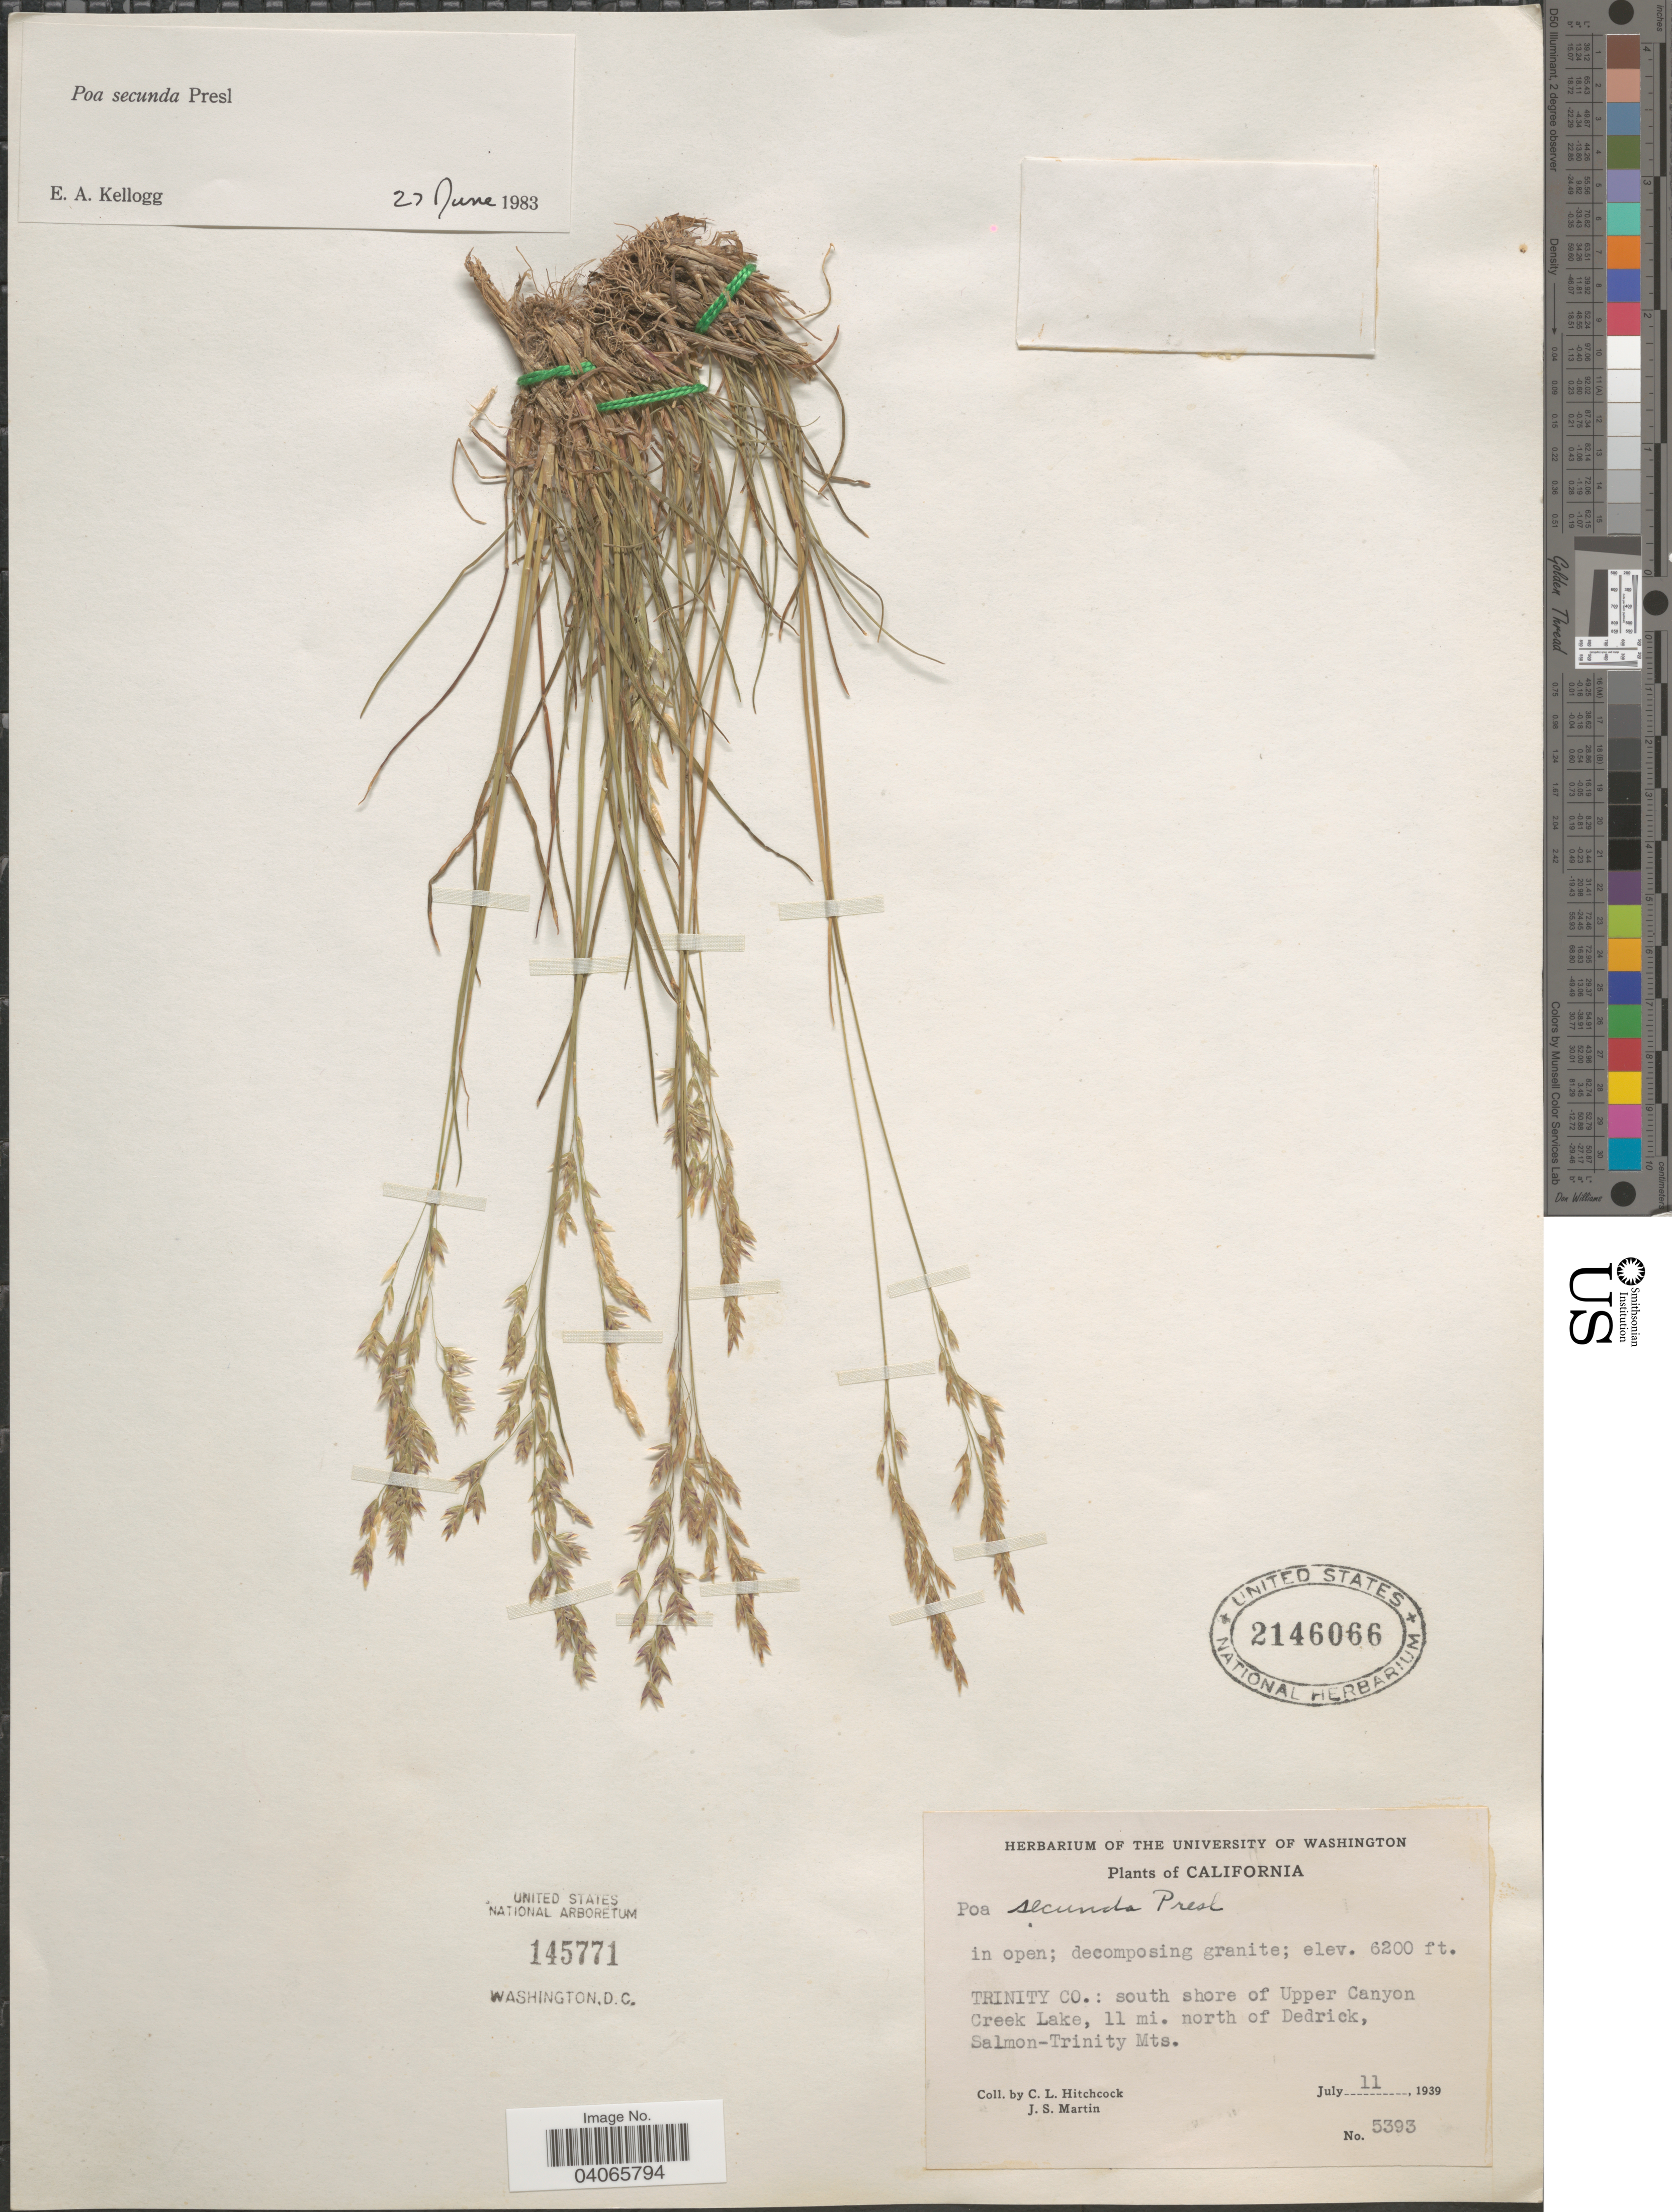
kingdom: Plantae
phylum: Tracheophyta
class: Liliopsida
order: Poales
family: Poaceae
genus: Poa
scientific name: Poa secunda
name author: J. Presl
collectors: C. L. Hitchcock & J. S. Martin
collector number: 5393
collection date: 1939-07-11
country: United States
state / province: California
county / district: Trinity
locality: Trinity Co.: south shore of Upper Canyon. Creek Lake, 11 mi. north of Dedrick, Salmon-Trinity Mts.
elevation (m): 1890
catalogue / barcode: US 2146066